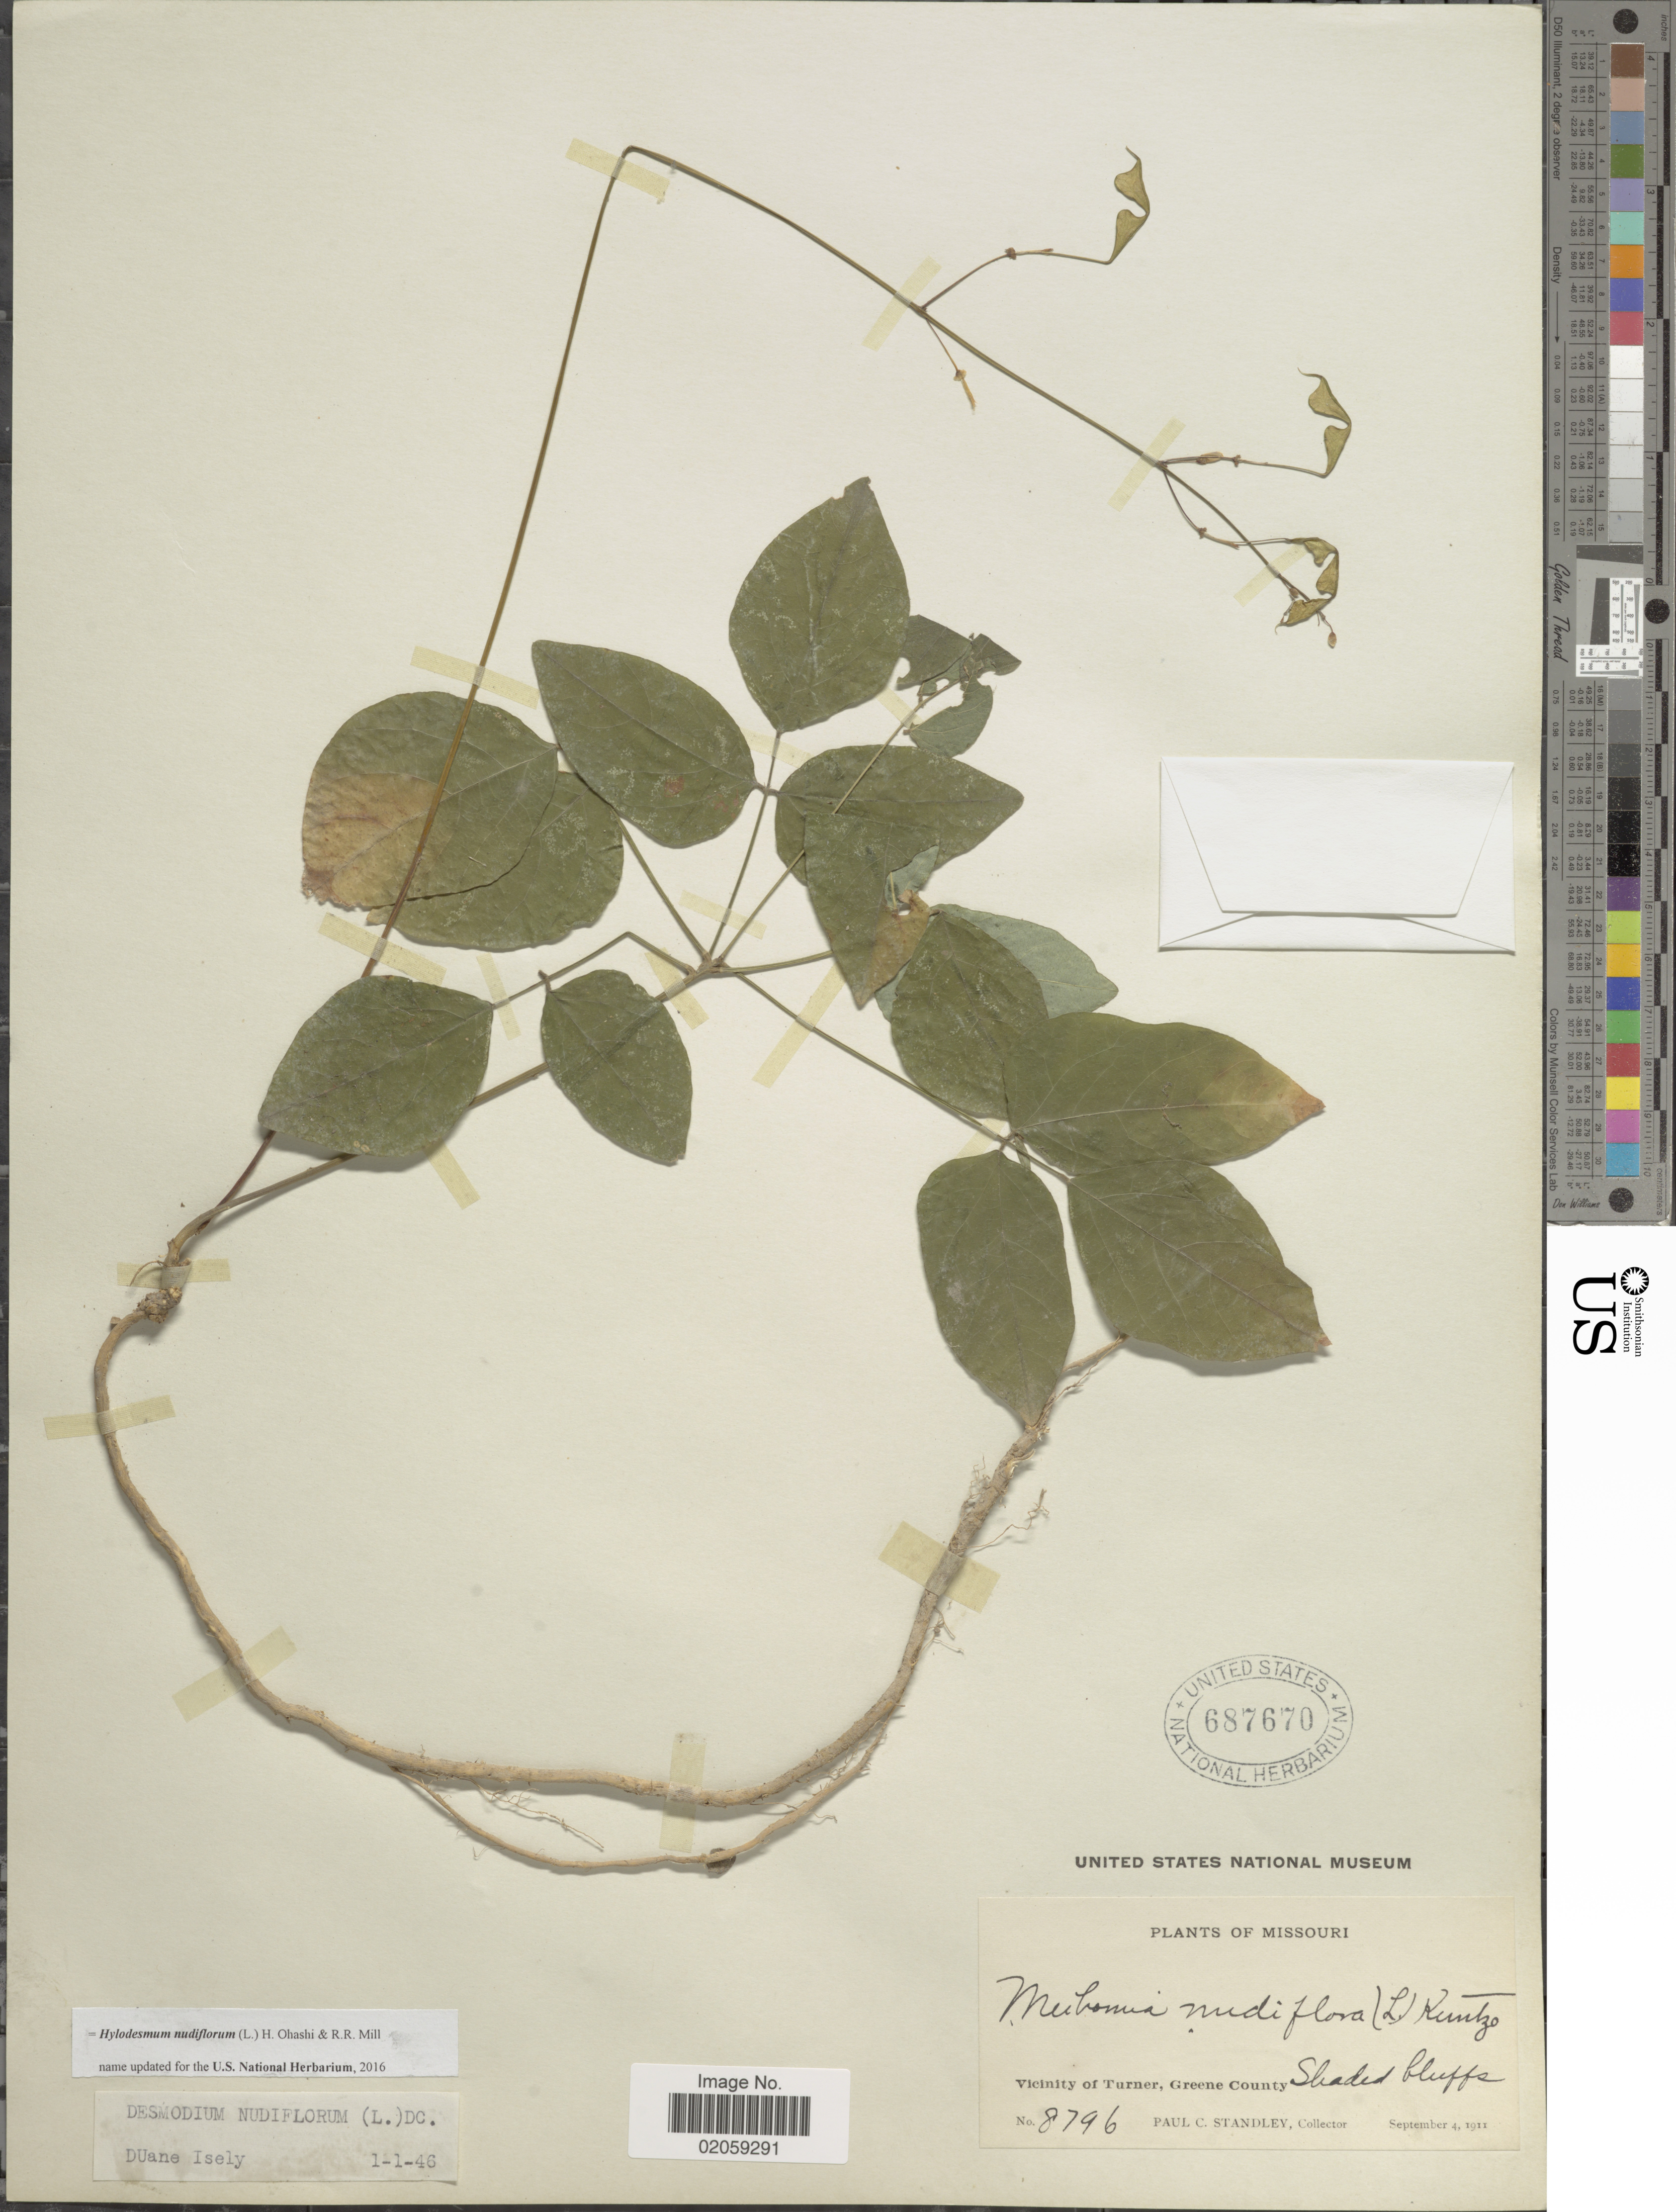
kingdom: Plantae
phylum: Tracheophyta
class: Magnoliopsida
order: Fabales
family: Fabaceae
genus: Hylodesmum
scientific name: Hylodesmum nudiflorum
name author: (L.) H. Ohashi & R.R. Mill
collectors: P. C. Standley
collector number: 8796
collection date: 1911-09-04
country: United States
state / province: Missouri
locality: Vicinity of Turner, Greene County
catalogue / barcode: US 687670